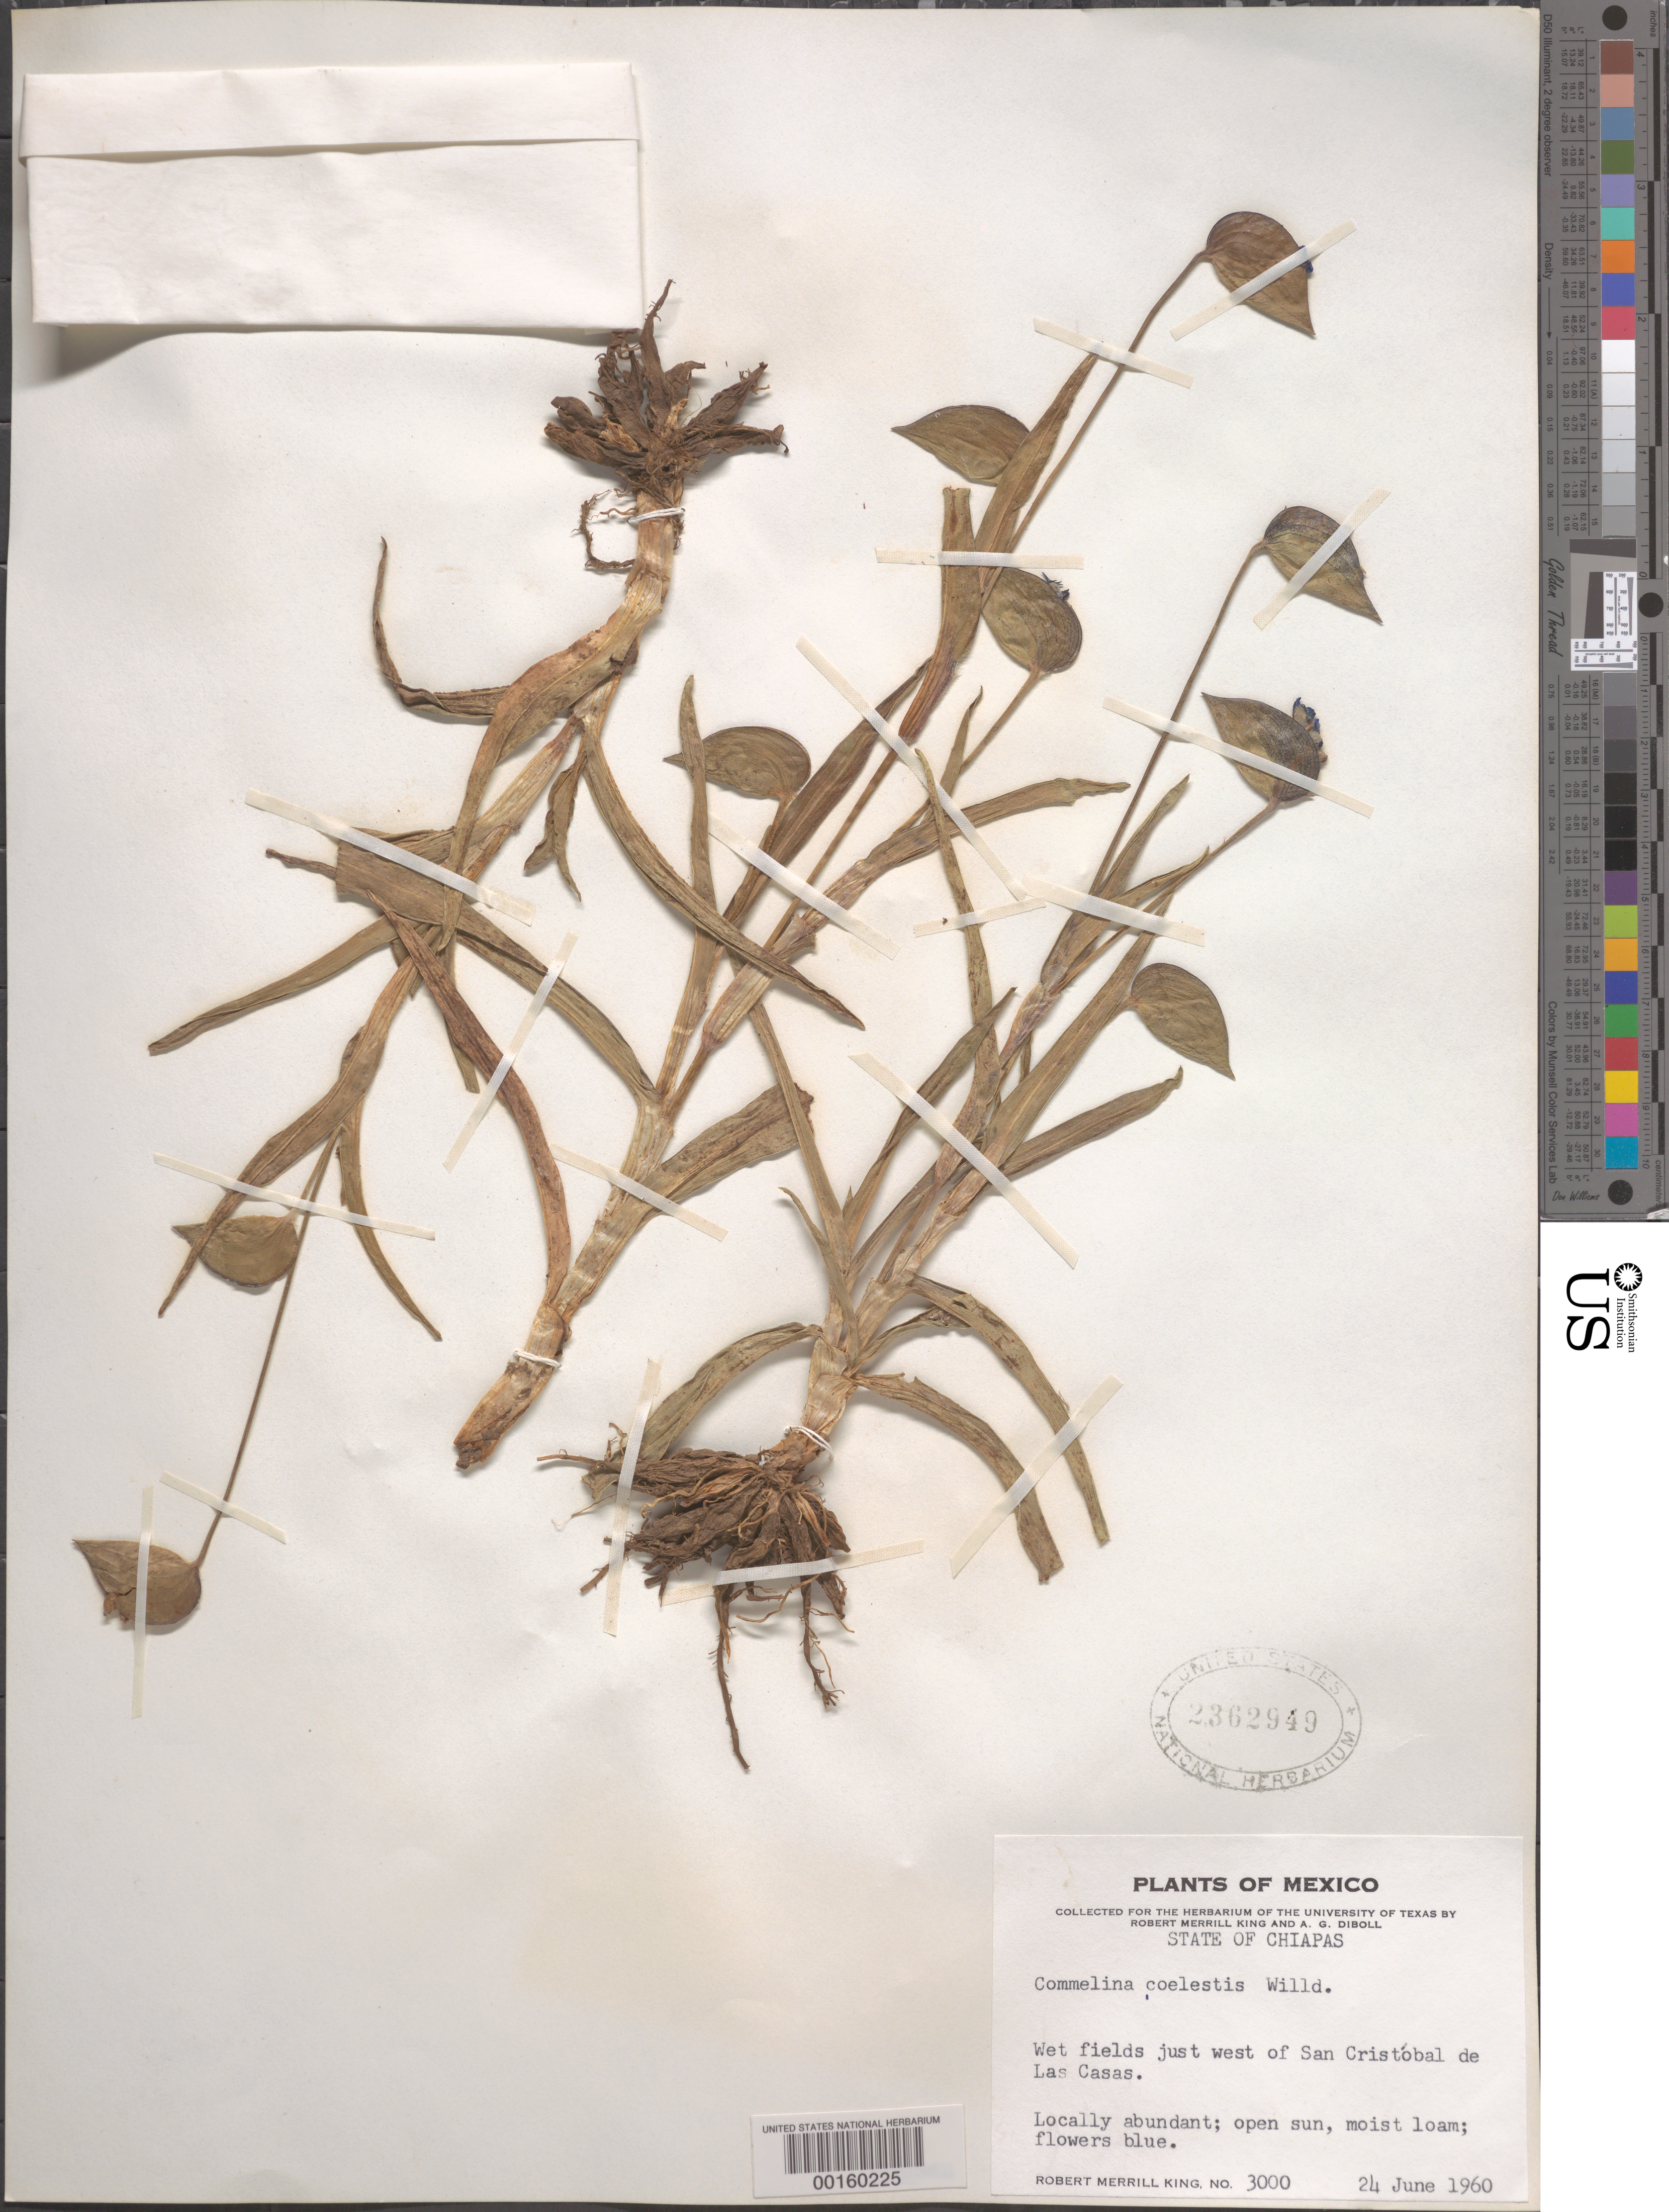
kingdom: Plantae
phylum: Tracheophyta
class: Liliopsida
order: Commelinales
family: Commelinaceae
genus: Commelina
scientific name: Commelina coelestis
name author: Willd.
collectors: R. M. King & A. Diboll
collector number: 3000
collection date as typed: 24 Jun 1960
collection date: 1960-06-24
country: Mexico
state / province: Chiapas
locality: W of San Cristobal de las Casa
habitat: Wet fields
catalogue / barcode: US 2362949